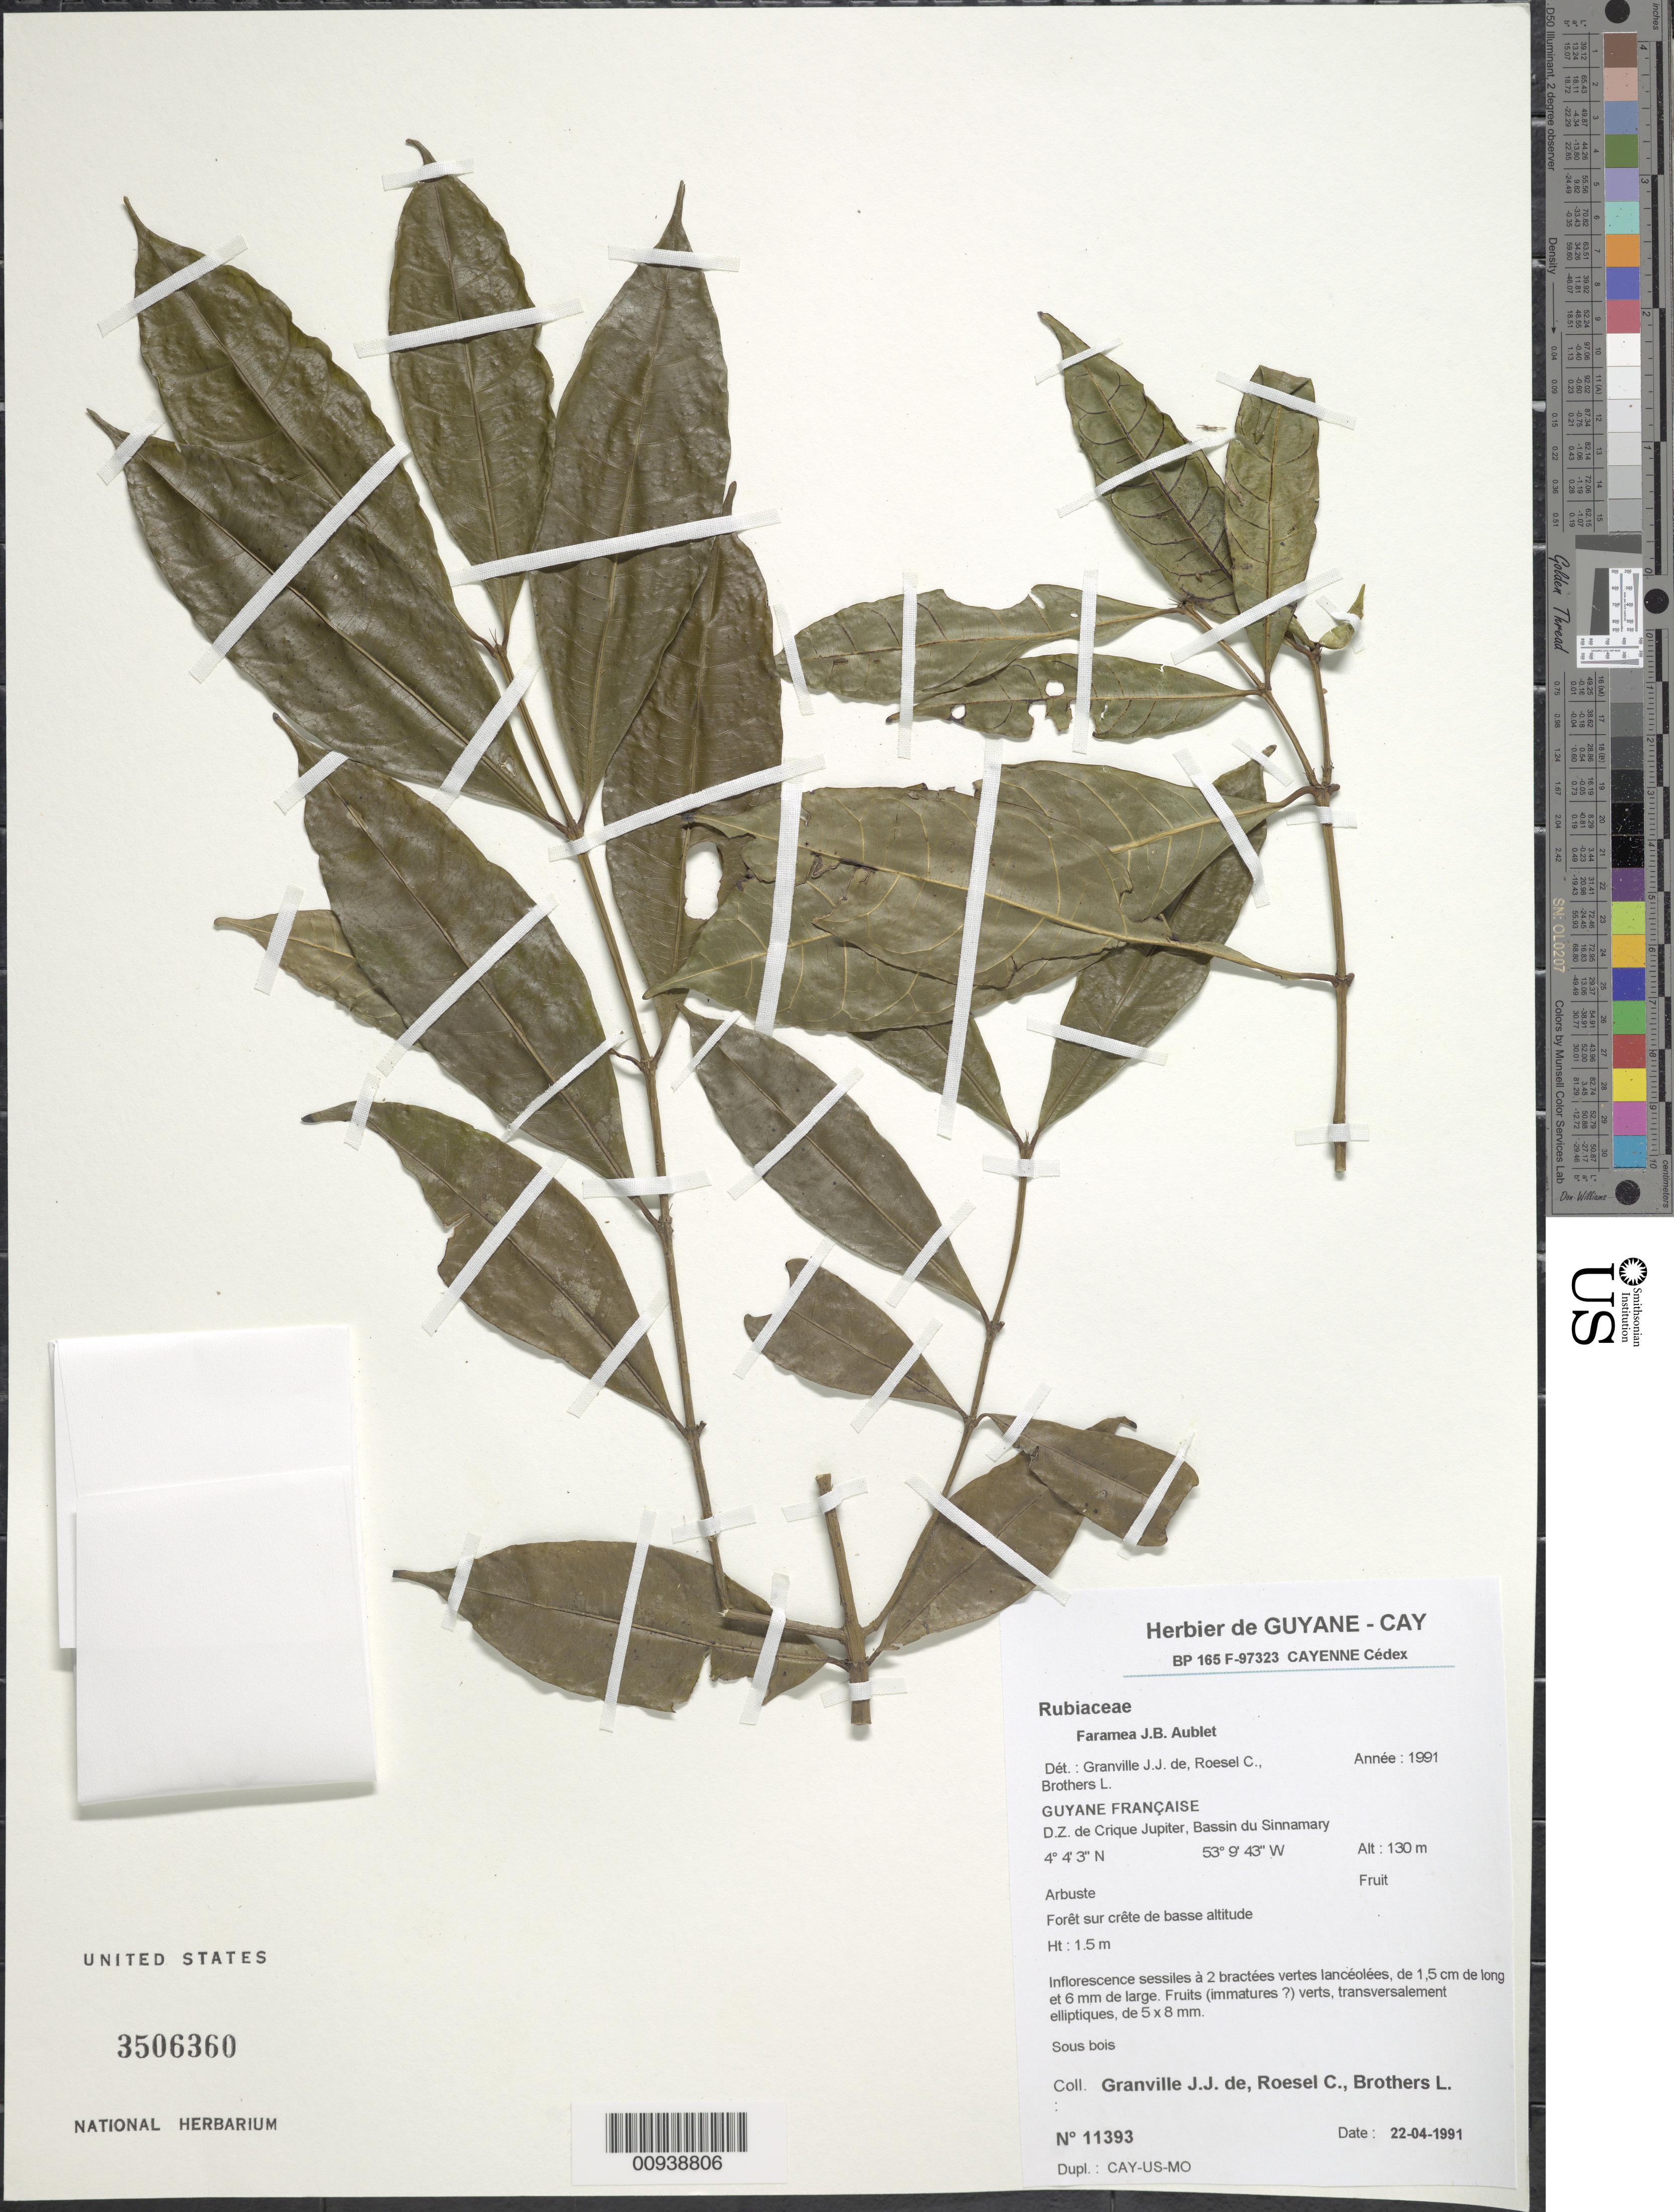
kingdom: Plantae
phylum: Tracheophyta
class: Magnoliopsida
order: Gentianales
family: Rubiaceae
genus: Faramea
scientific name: Faramea sp.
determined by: Granville, J. J.; Roesel, C. S.; Brothers, Leslie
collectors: J.-J. de Granville, C. S. Roesel & L. Brothers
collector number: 11393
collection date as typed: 22-Apr-91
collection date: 1991-04-22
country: French Guiana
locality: D.Z. du Haut-Kourcibo, Bassin du Sinnamary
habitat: Forêt sur crête de basse altitude; sous bois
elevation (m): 130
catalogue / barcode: US 3506360